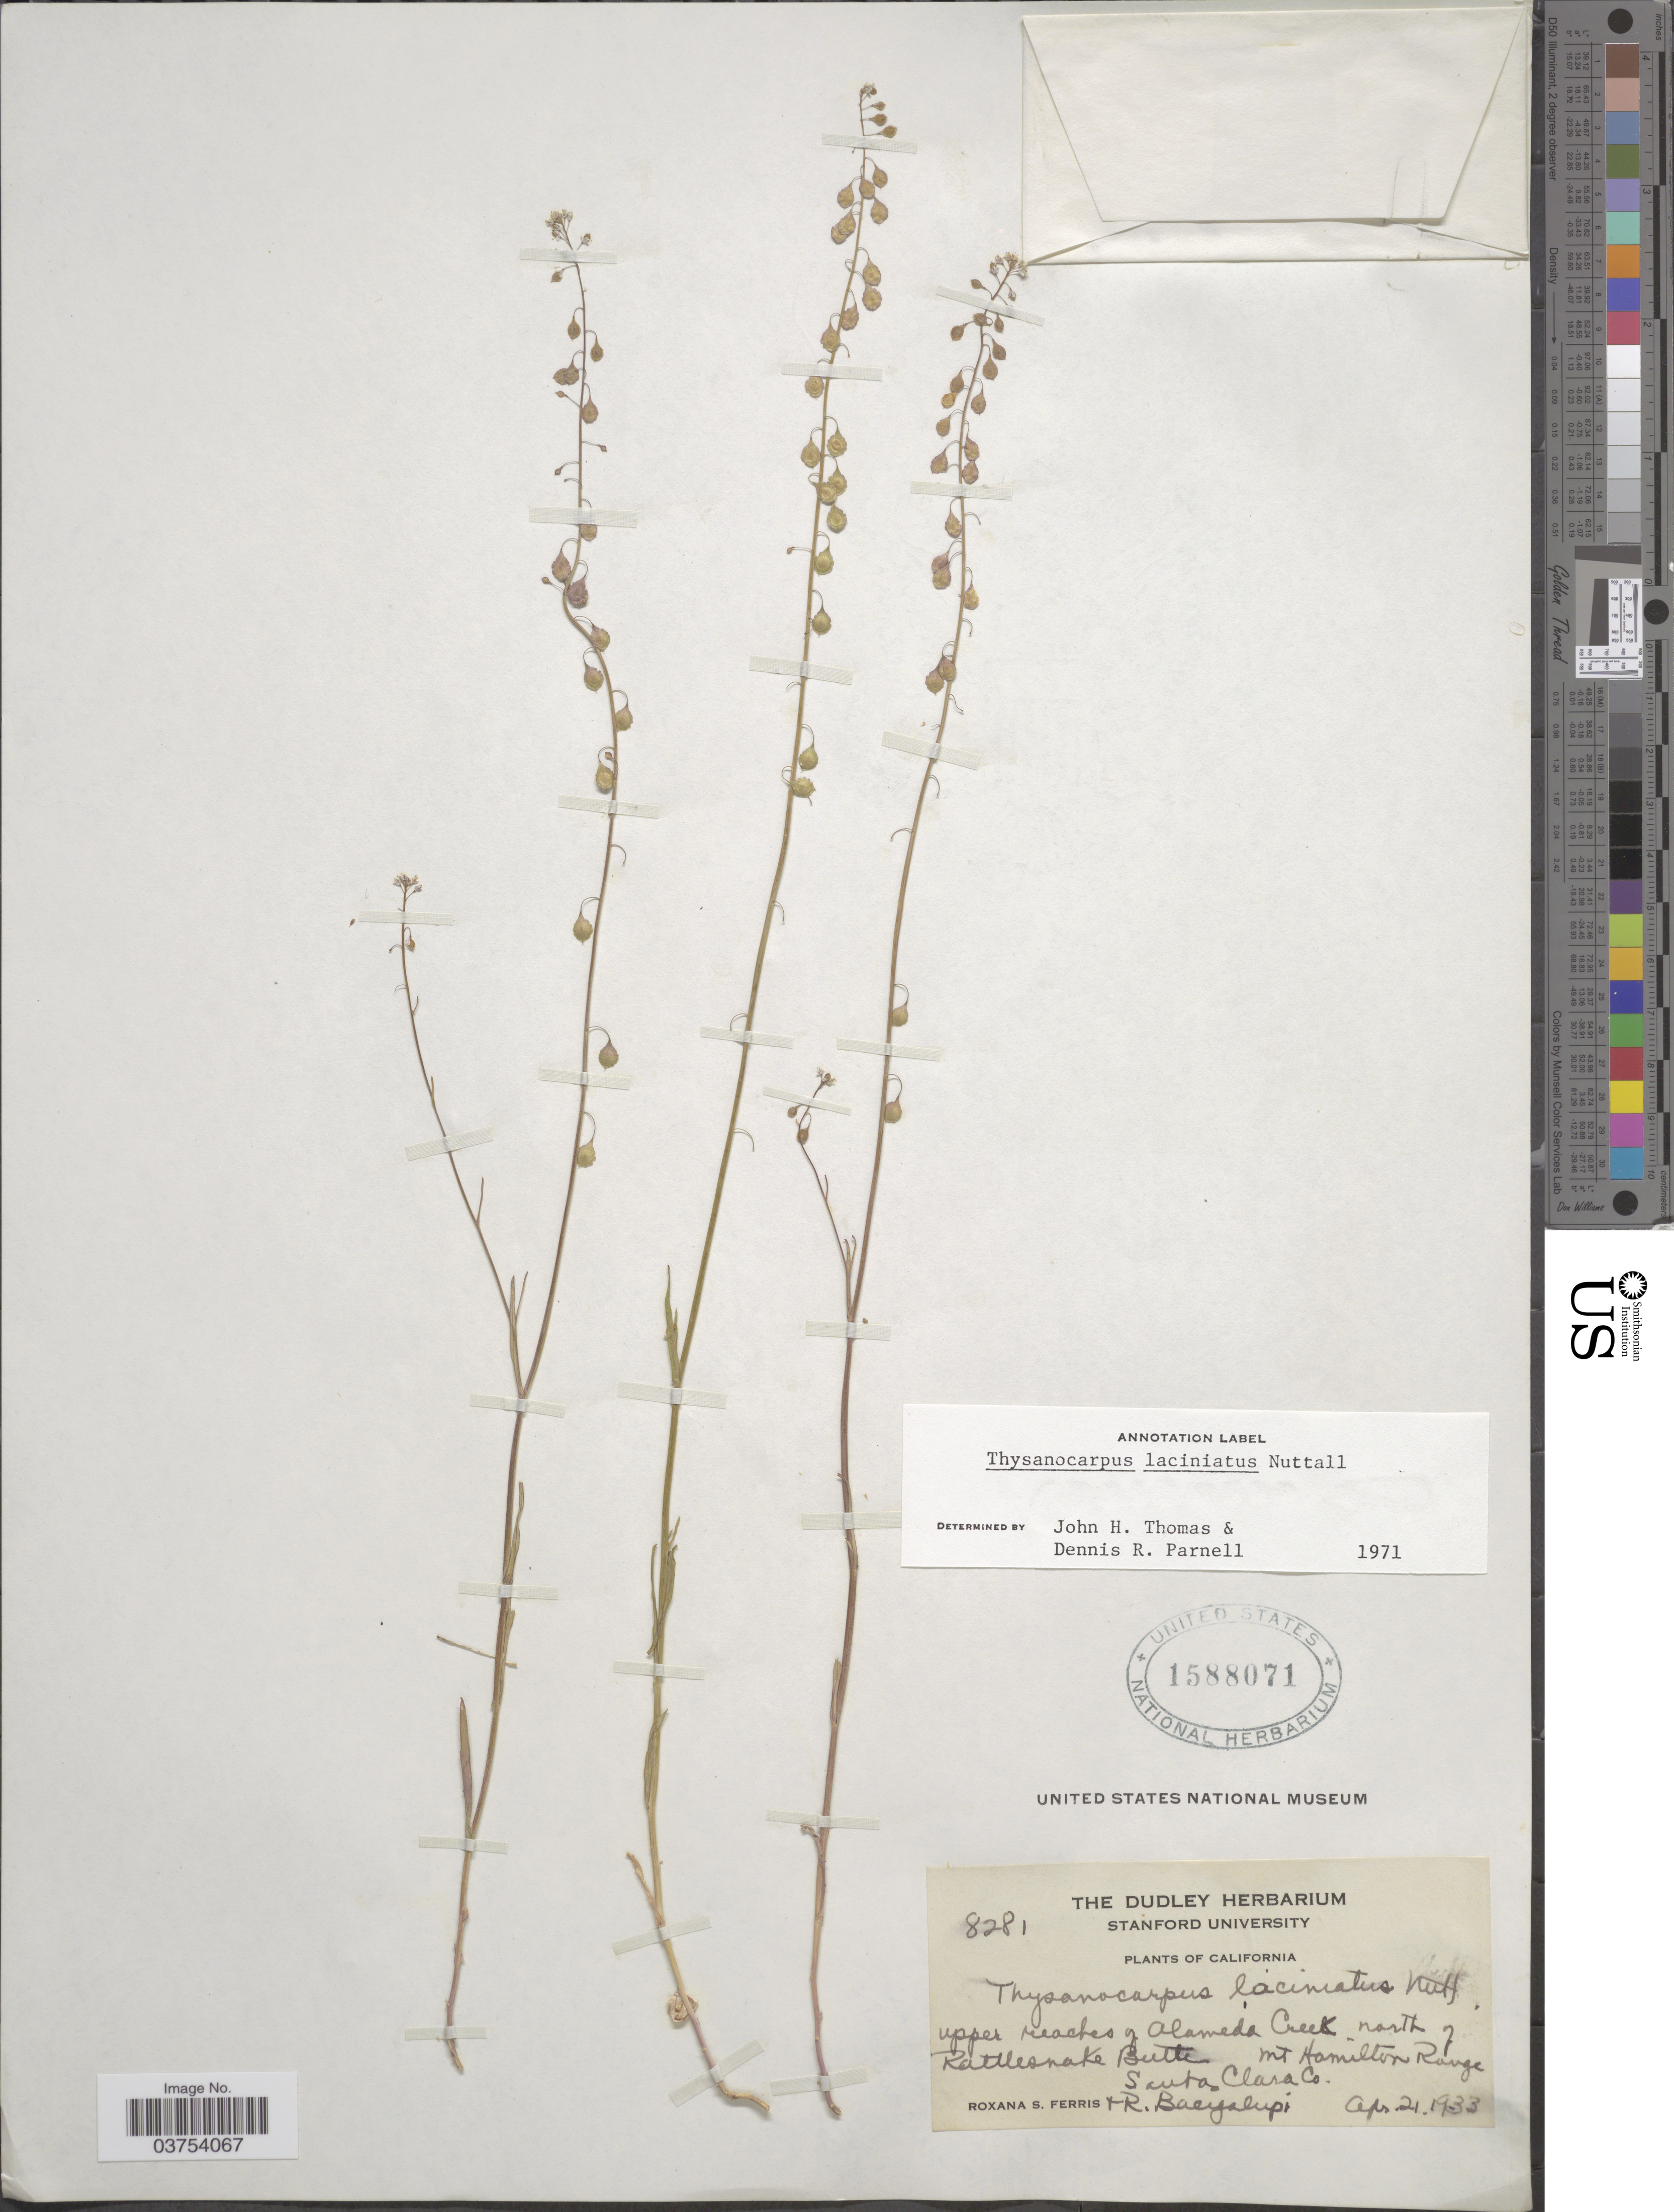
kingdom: Plantae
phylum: Tracheophyta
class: Magnoliopsida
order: Brassicales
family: Brassicaceae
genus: Thysanocarpus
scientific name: Thysanocarpus laciniatus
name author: Nutt. in Torr. & A. Gray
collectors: R. S. Ferris & R. Bacigalupi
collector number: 8281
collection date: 1933-04-21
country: United States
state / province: California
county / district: Santa Clara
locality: Upper reaches of Alameda Creek north of Rattlesnake Butte. Mt Hamilton Range. Santa Clara Co.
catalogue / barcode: US 1588071